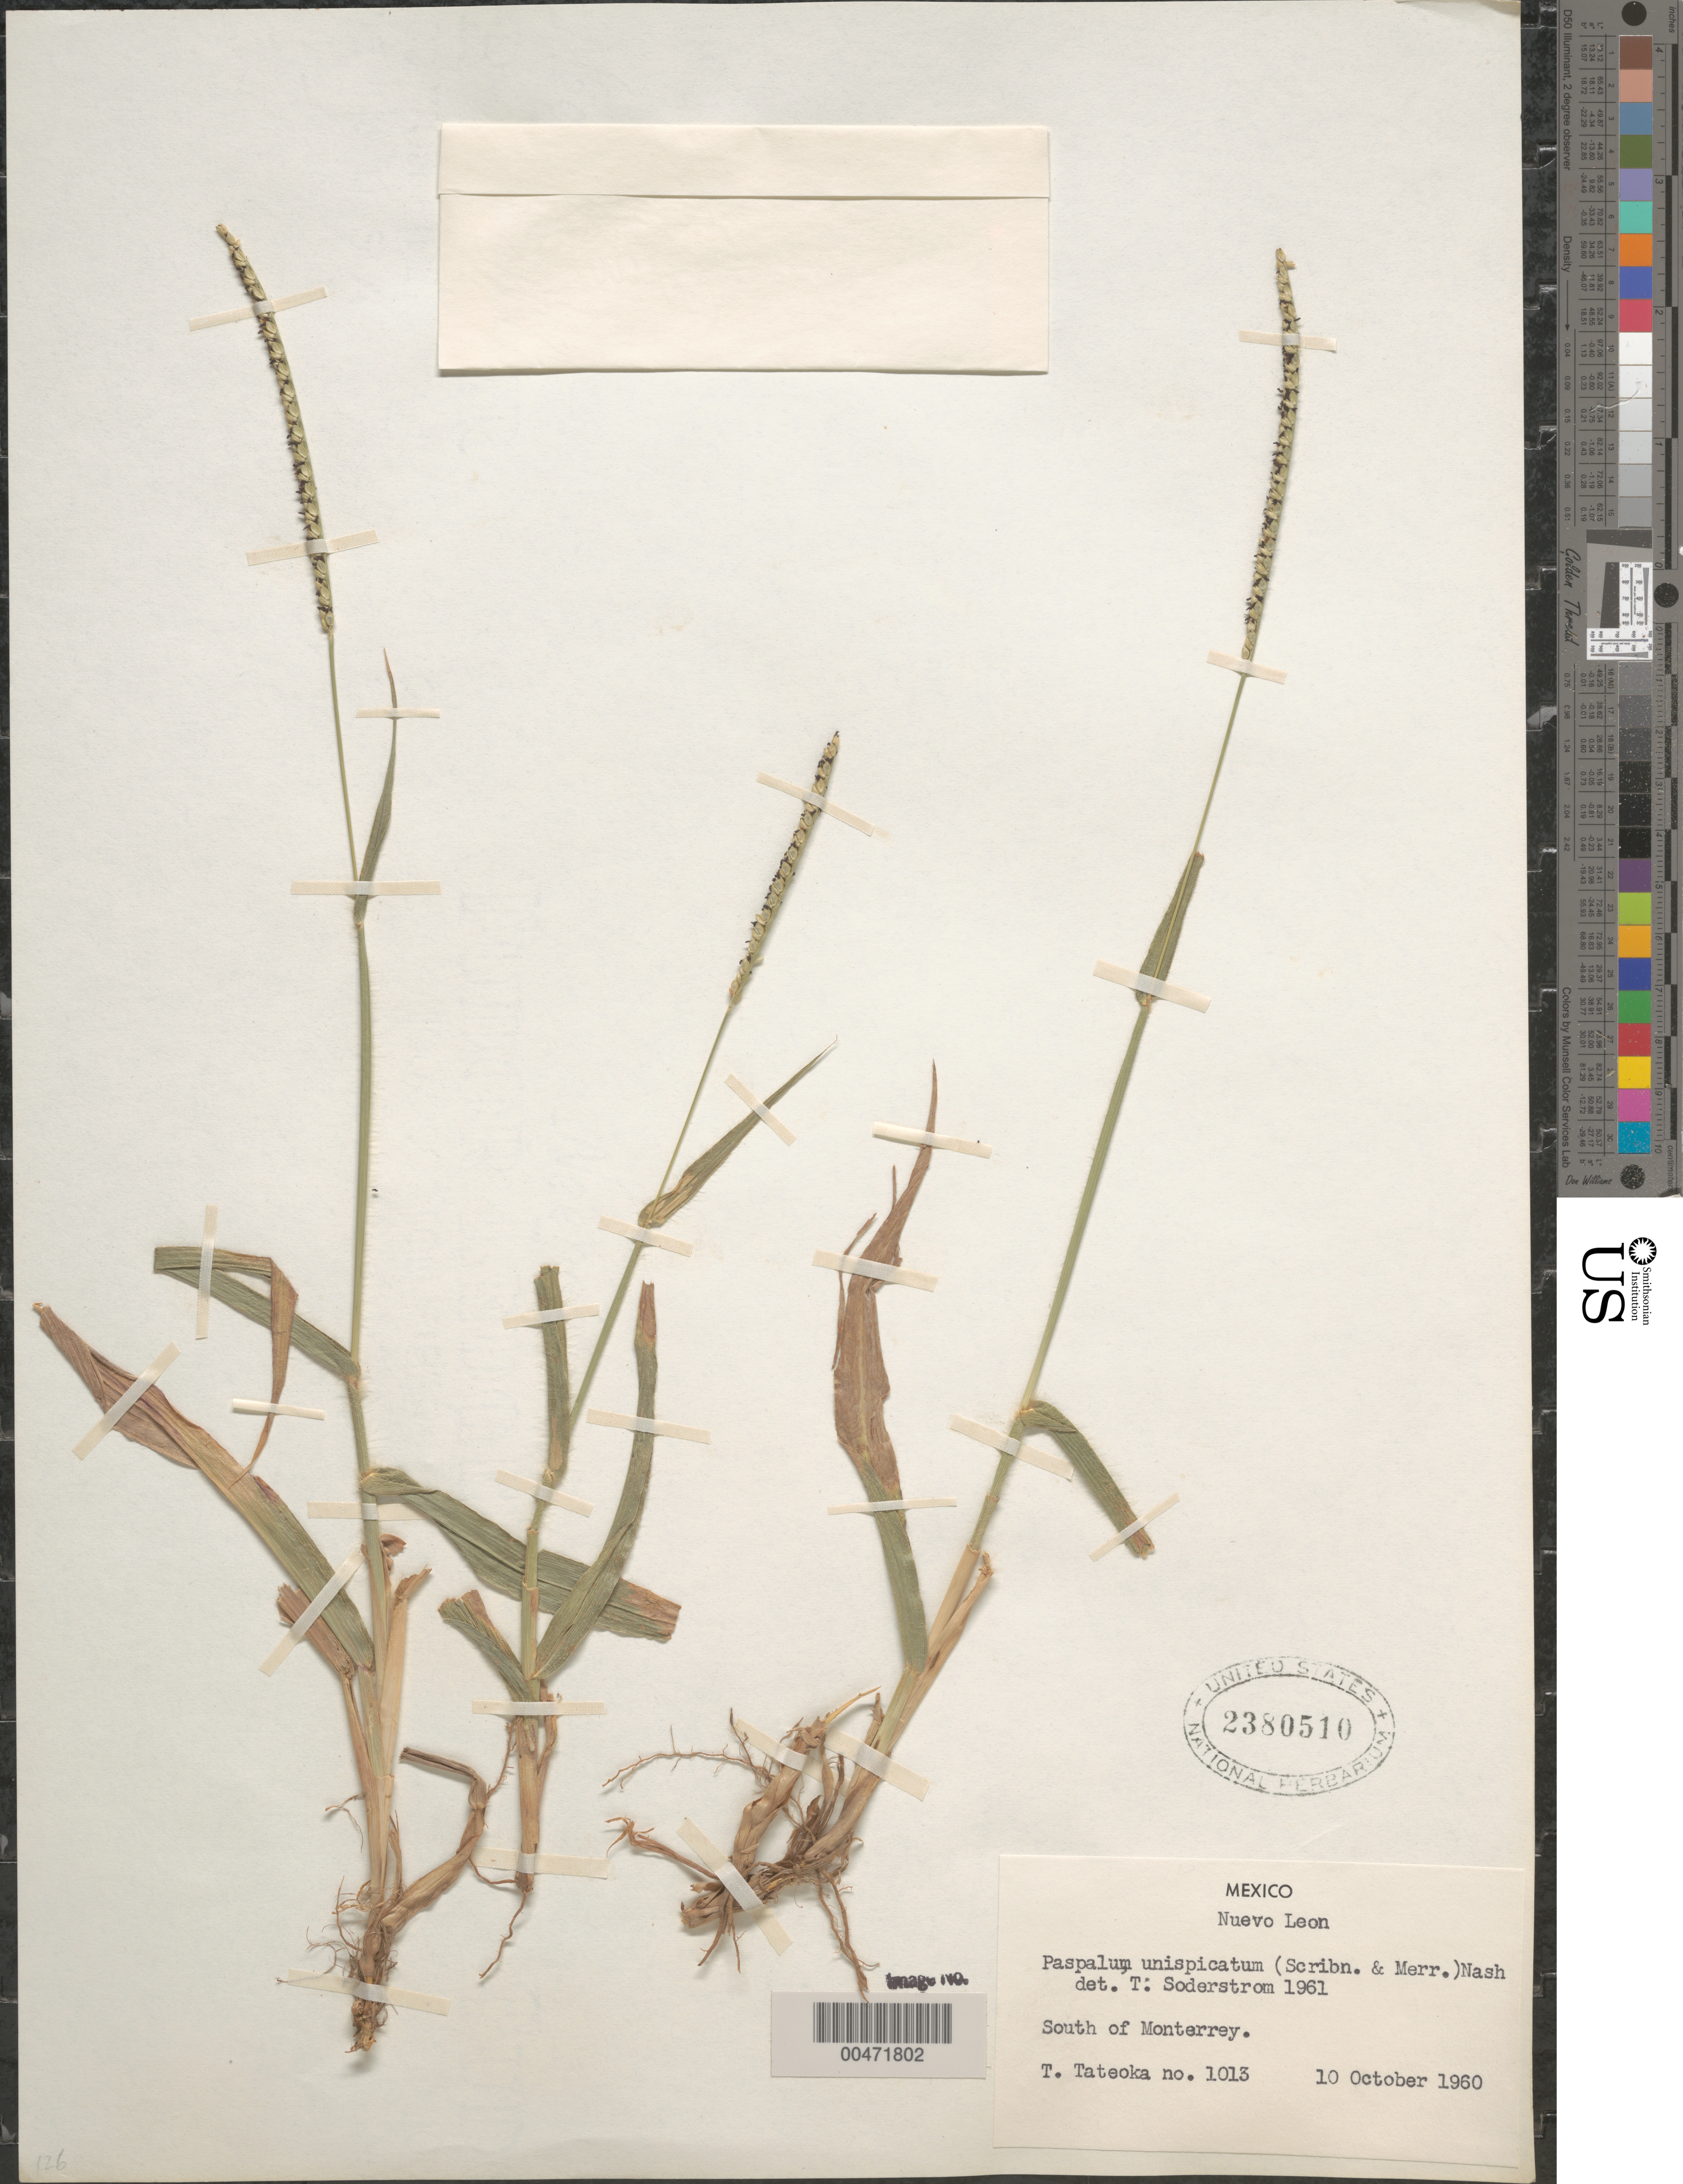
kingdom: Plantae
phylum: Tracheophyta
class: Liliopsida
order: Poales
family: Poaceae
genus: Paspalum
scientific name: Paspalum unispicatum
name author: (Scribn. & Merr.) Nash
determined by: Soderstrom, T. R.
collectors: T. Tateoka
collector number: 1013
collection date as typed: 10 Oct 1960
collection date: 1960-10-10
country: Mexico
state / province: Nuevo León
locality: S of Monterrey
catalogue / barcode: US 2380510